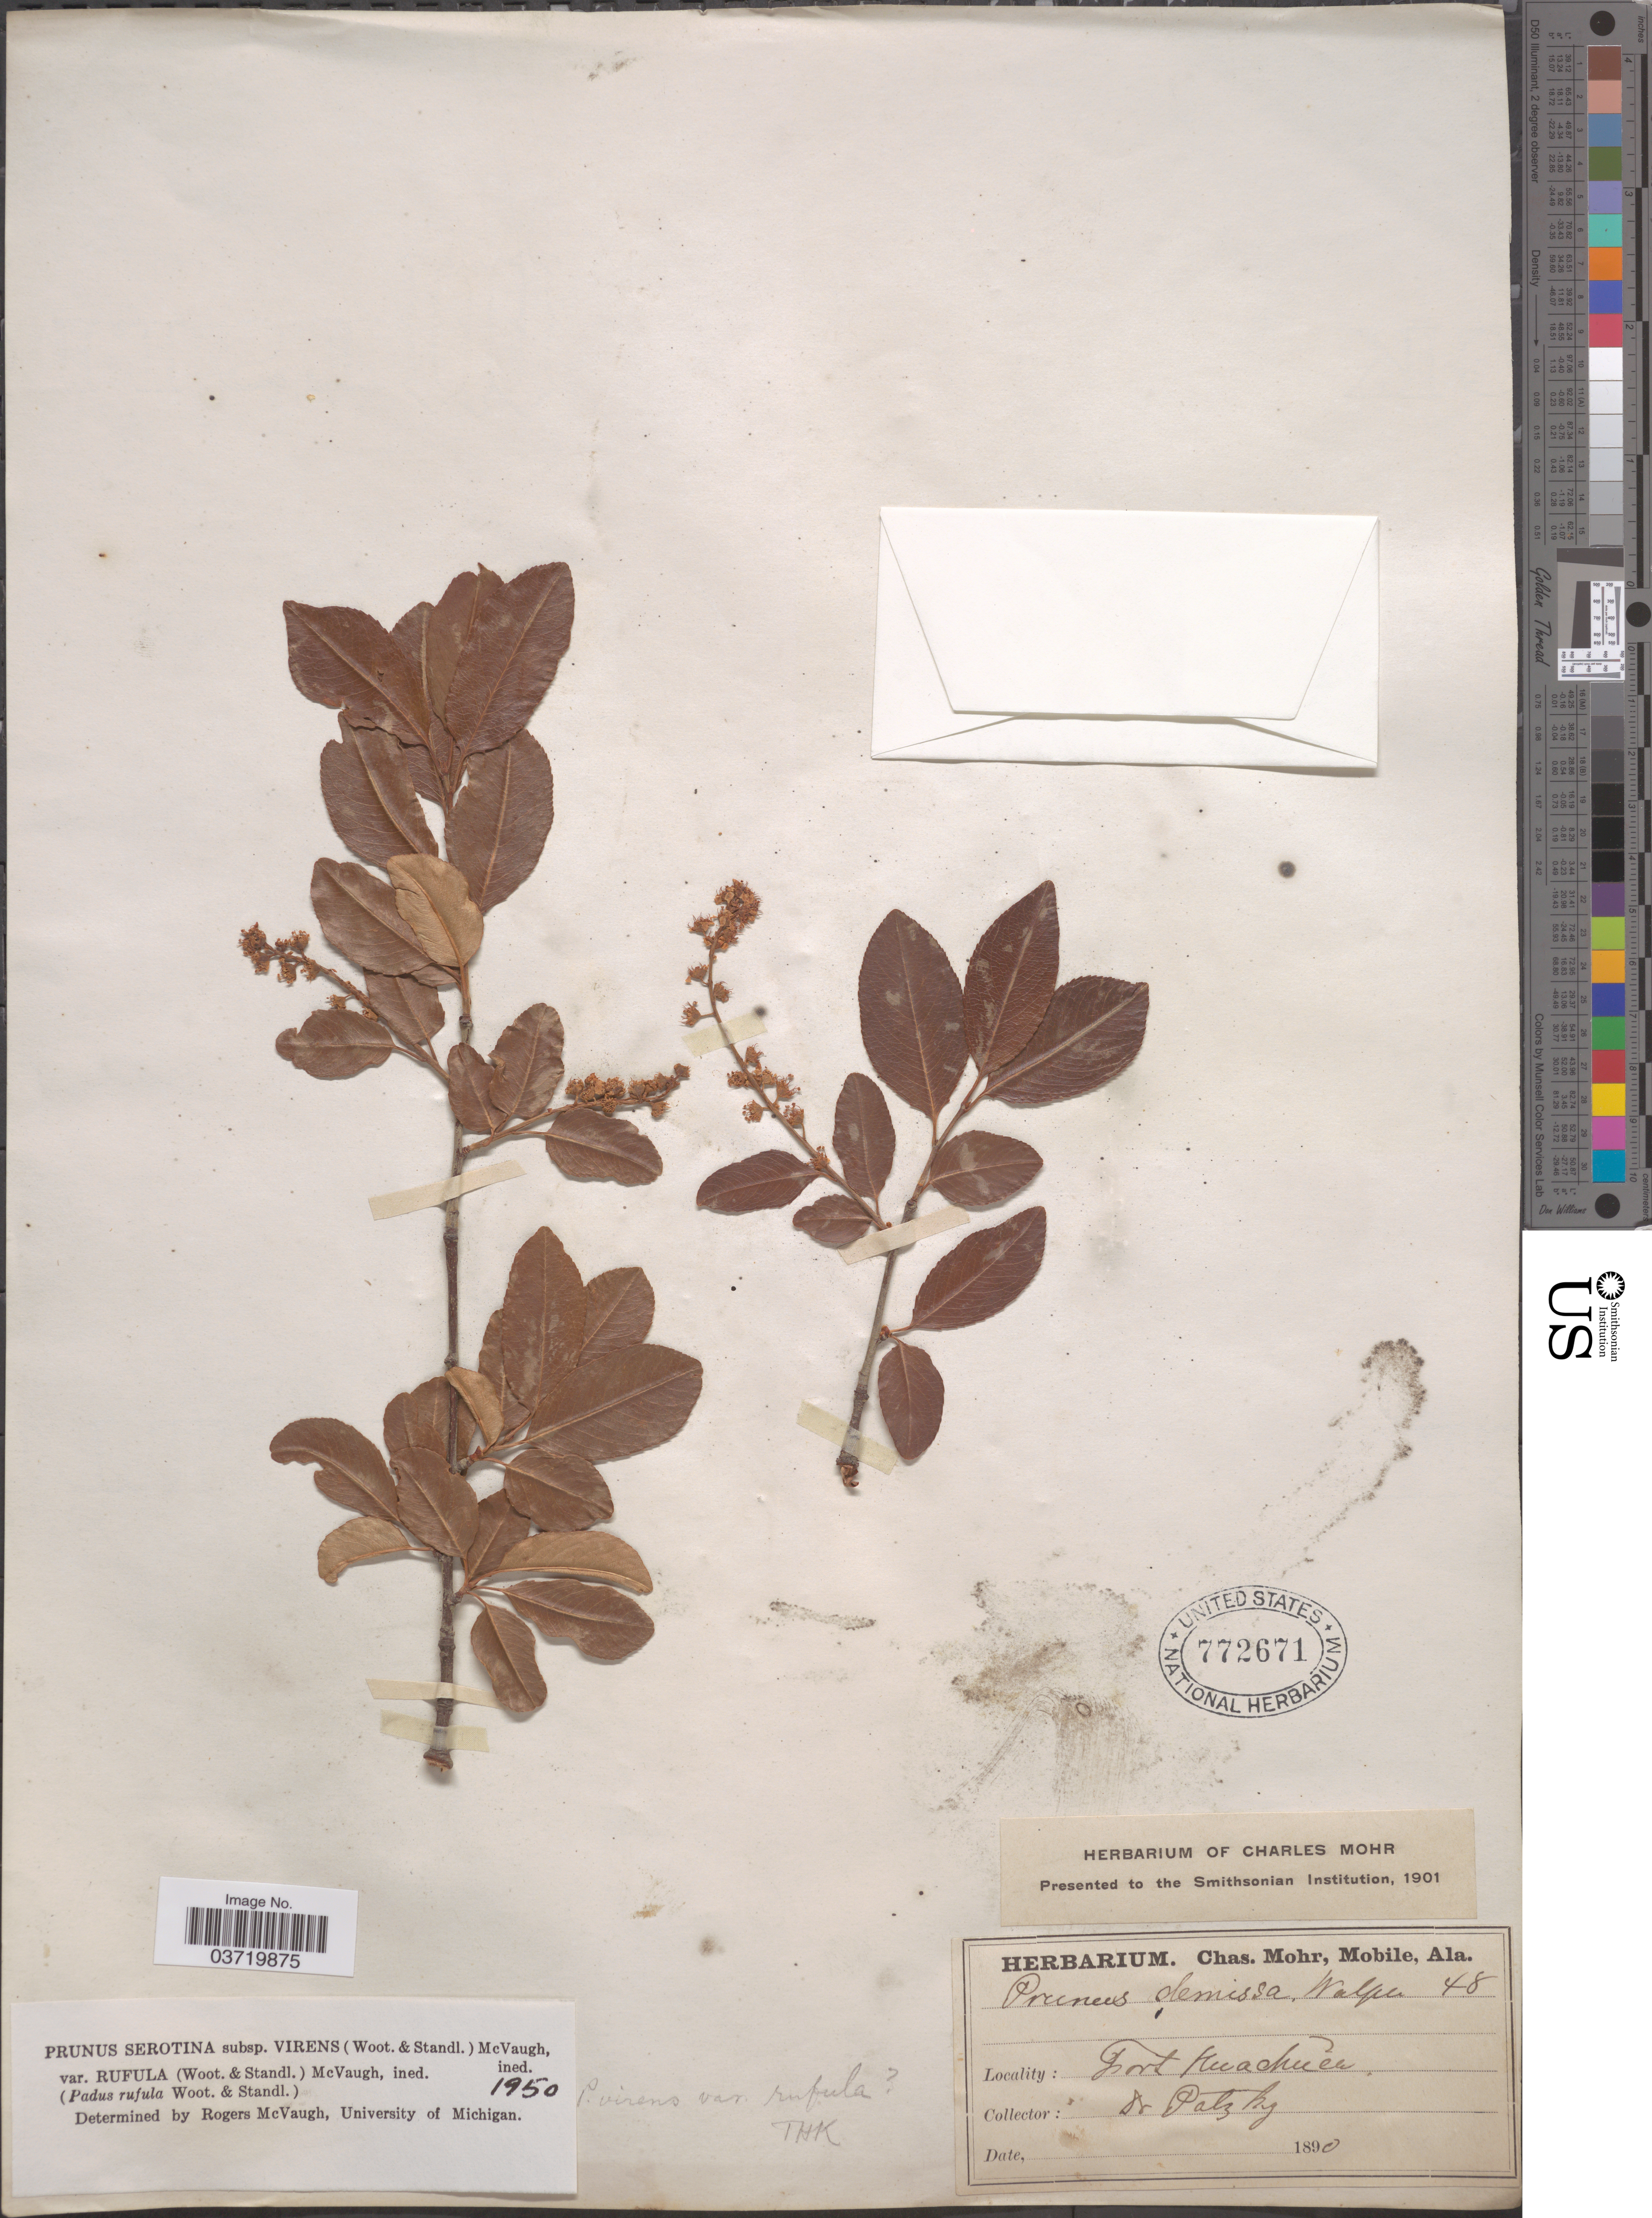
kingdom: Plantae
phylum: Tracheophyta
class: Magnoliopsida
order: Rosales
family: Rosaceae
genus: Prunus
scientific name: Prunus serotina var. rufula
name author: (Wooton & Standl.) McVaugh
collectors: -. Patzky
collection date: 1890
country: United States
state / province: Alabama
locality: Fort Huachuca.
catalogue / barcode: US 772671